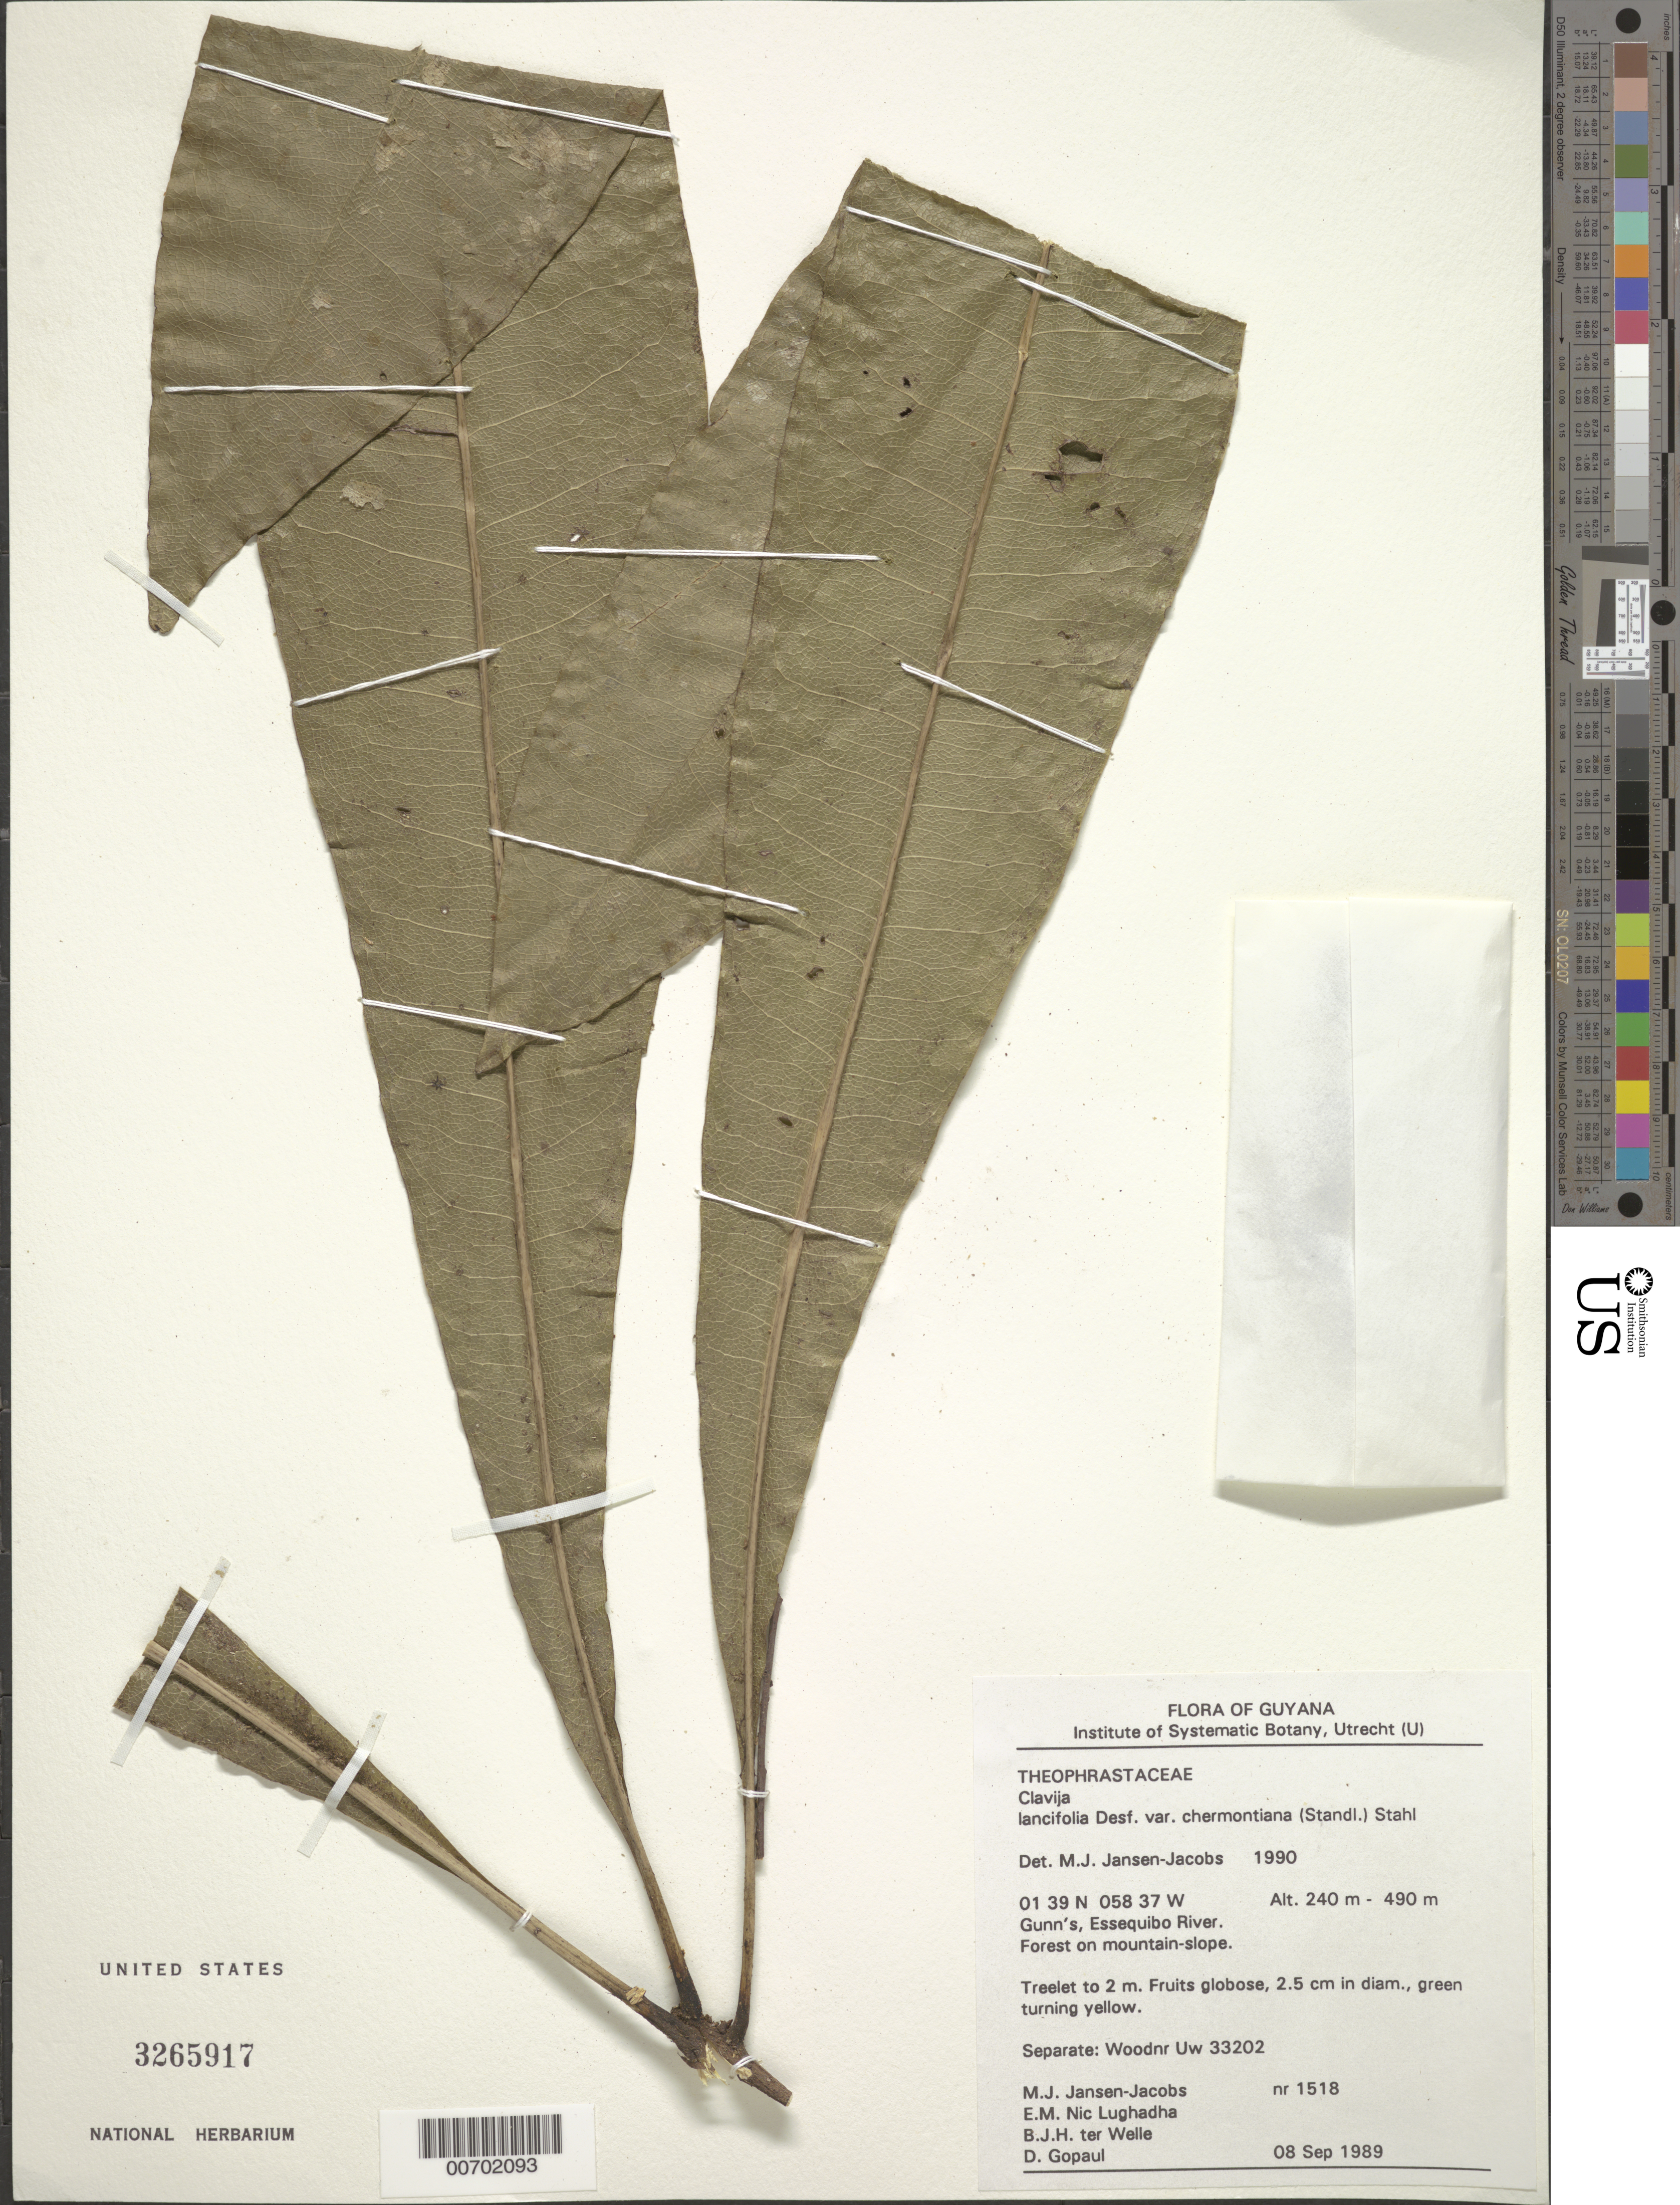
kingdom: Plantae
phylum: Tracheophyta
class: Magnoliopsida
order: Ericales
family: Primulaceae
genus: Clavija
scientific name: Clavija lancifolia subsp. chermontiana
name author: (Standl.) B. Ståhl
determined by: Jansen-Jacobs, M. J., (U), Nationaal Herbarium Nederland, Utrecht University branch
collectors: M. J. Jansen-Jacobs, E. Nic Lughadha, B. Welle & D. Gopaul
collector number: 1518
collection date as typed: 8-Sep-89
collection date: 1989-09-08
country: Guyana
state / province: U. Takutu-U. Essequibo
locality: Gunn's, Essequibo River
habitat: Forest on mountain slope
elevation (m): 240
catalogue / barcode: US 3265917